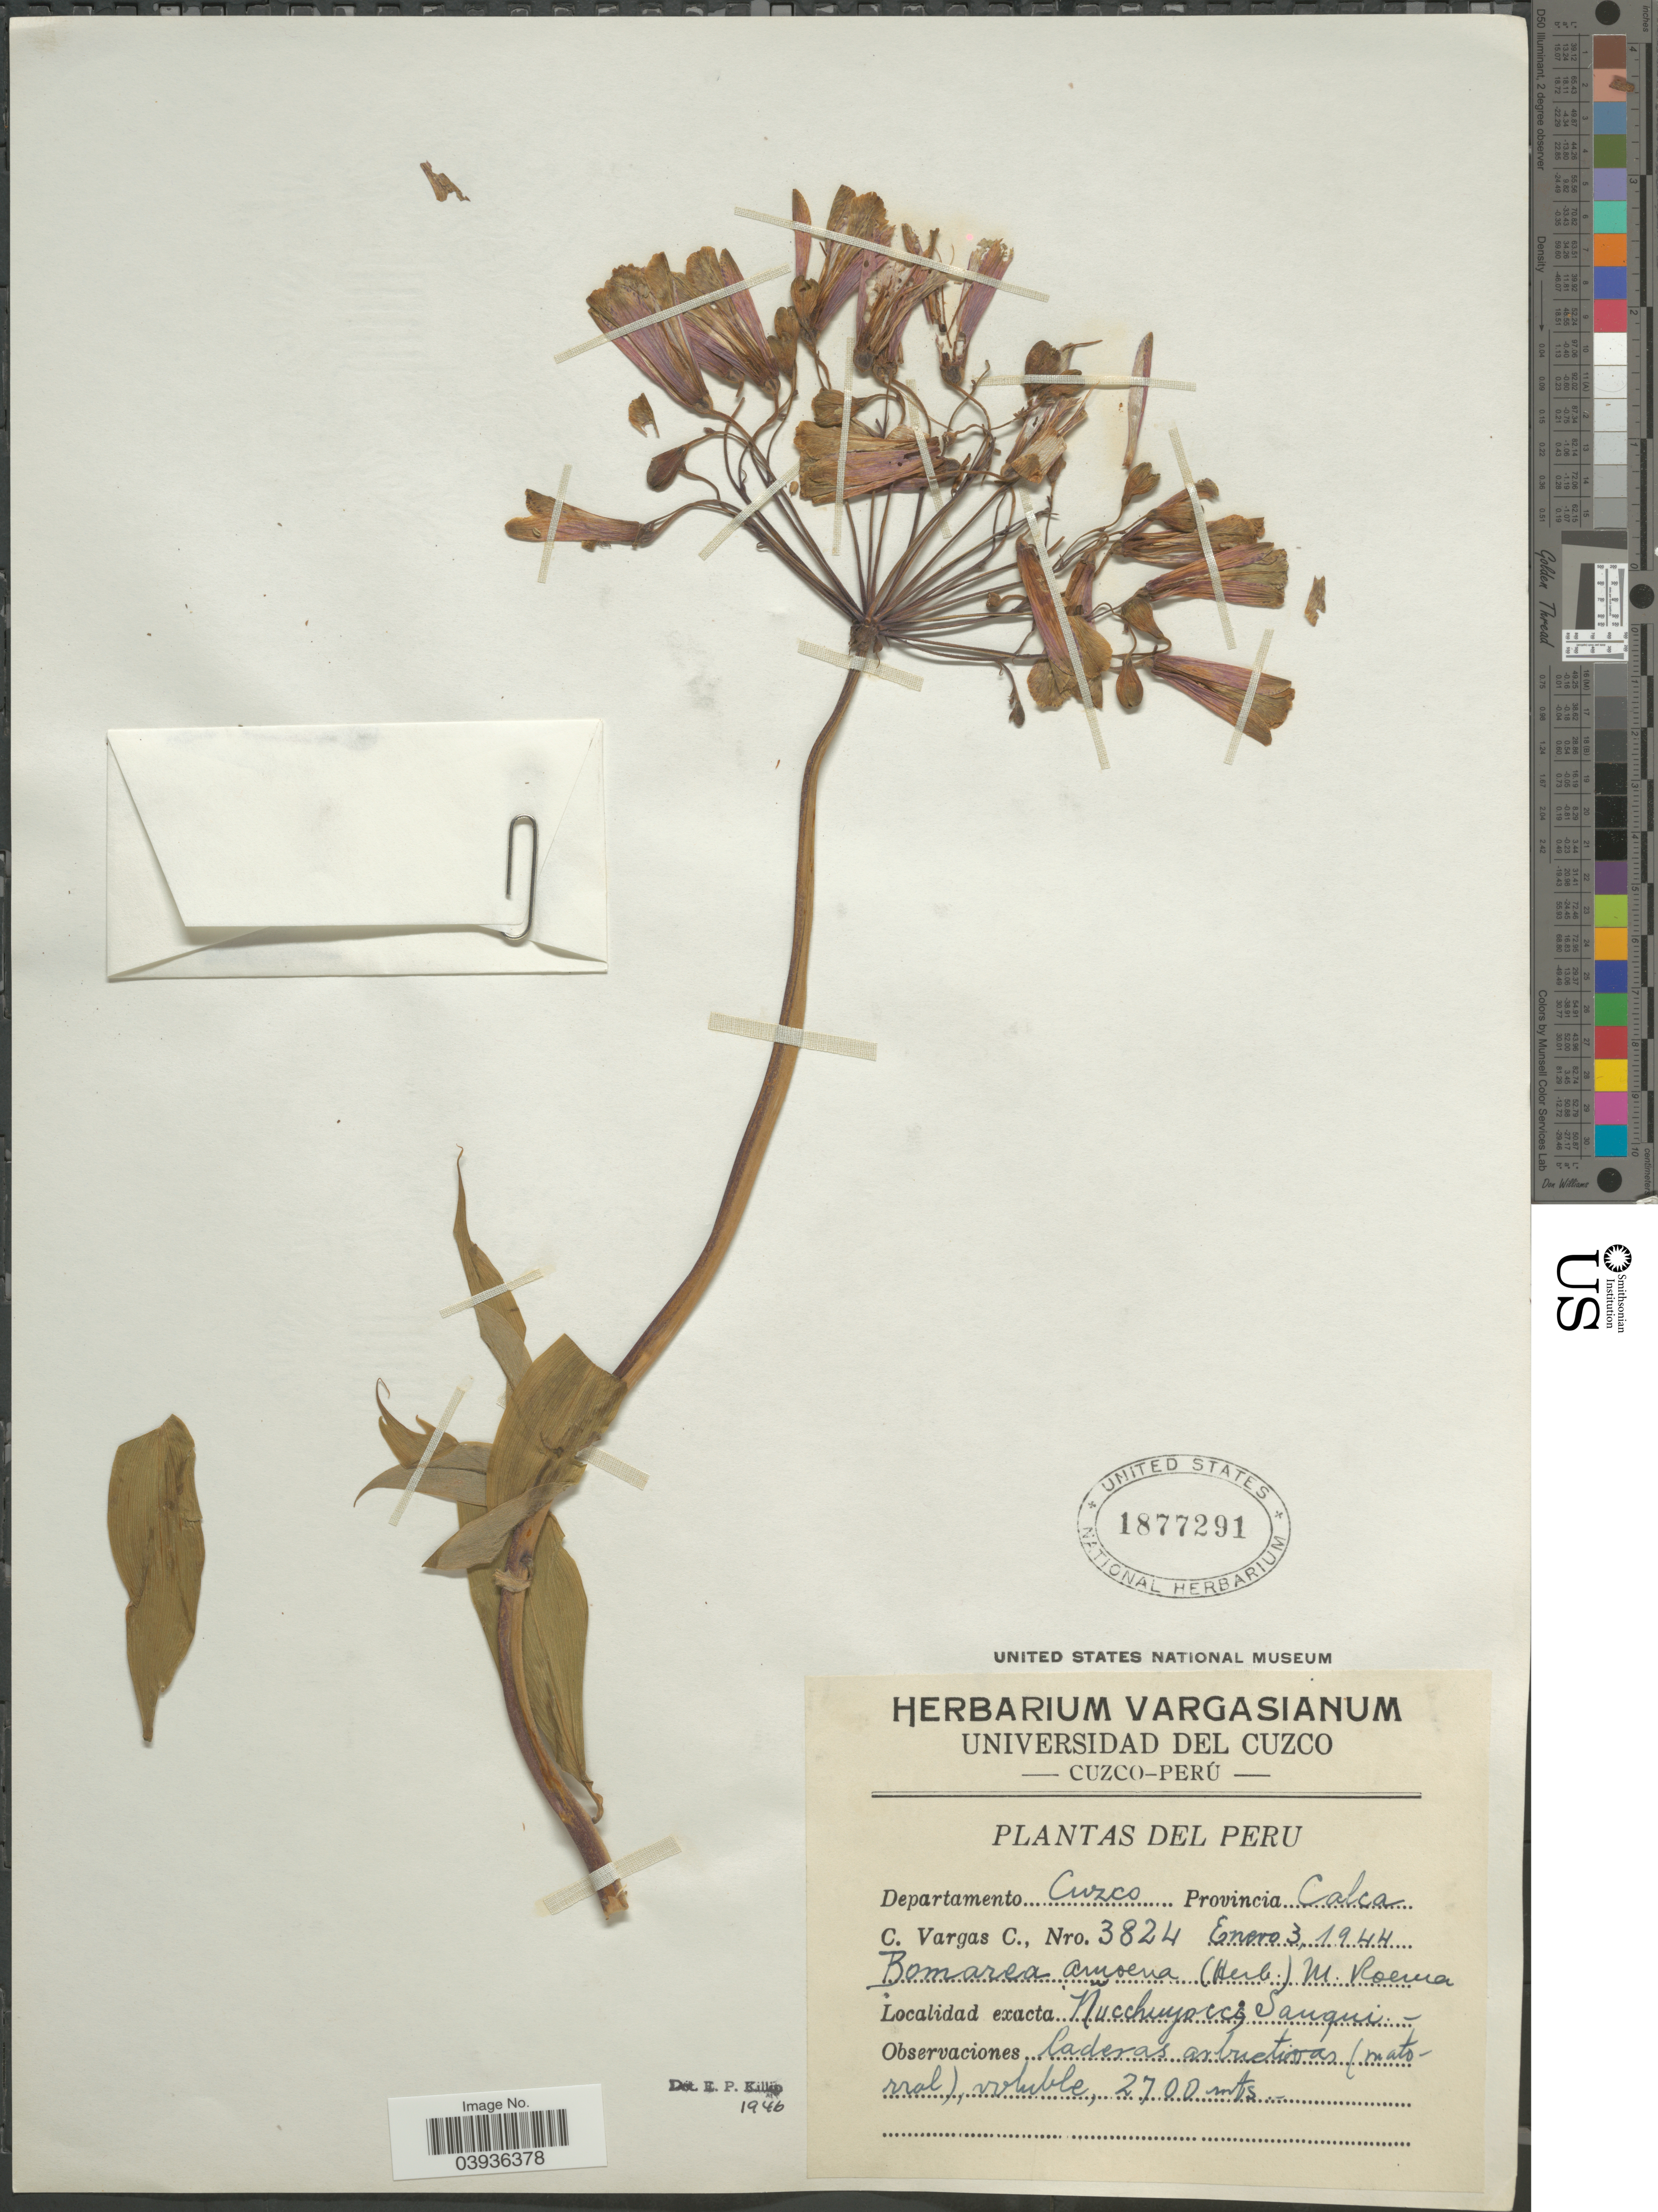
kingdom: Plantae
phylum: Tracheophyta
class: Liliopsida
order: Liliales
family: Alstroemeriaceae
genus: Bomarea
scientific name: Bomarea amoena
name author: (Herb.) M. Roem.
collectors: C. Vargas Calderón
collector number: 3824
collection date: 1944-01-03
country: Peru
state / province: Cusco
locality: Departamento Cuzco. Provincia Calca. Nucchuyocco, Sauqui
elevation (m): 2700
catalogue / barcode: US 1877291